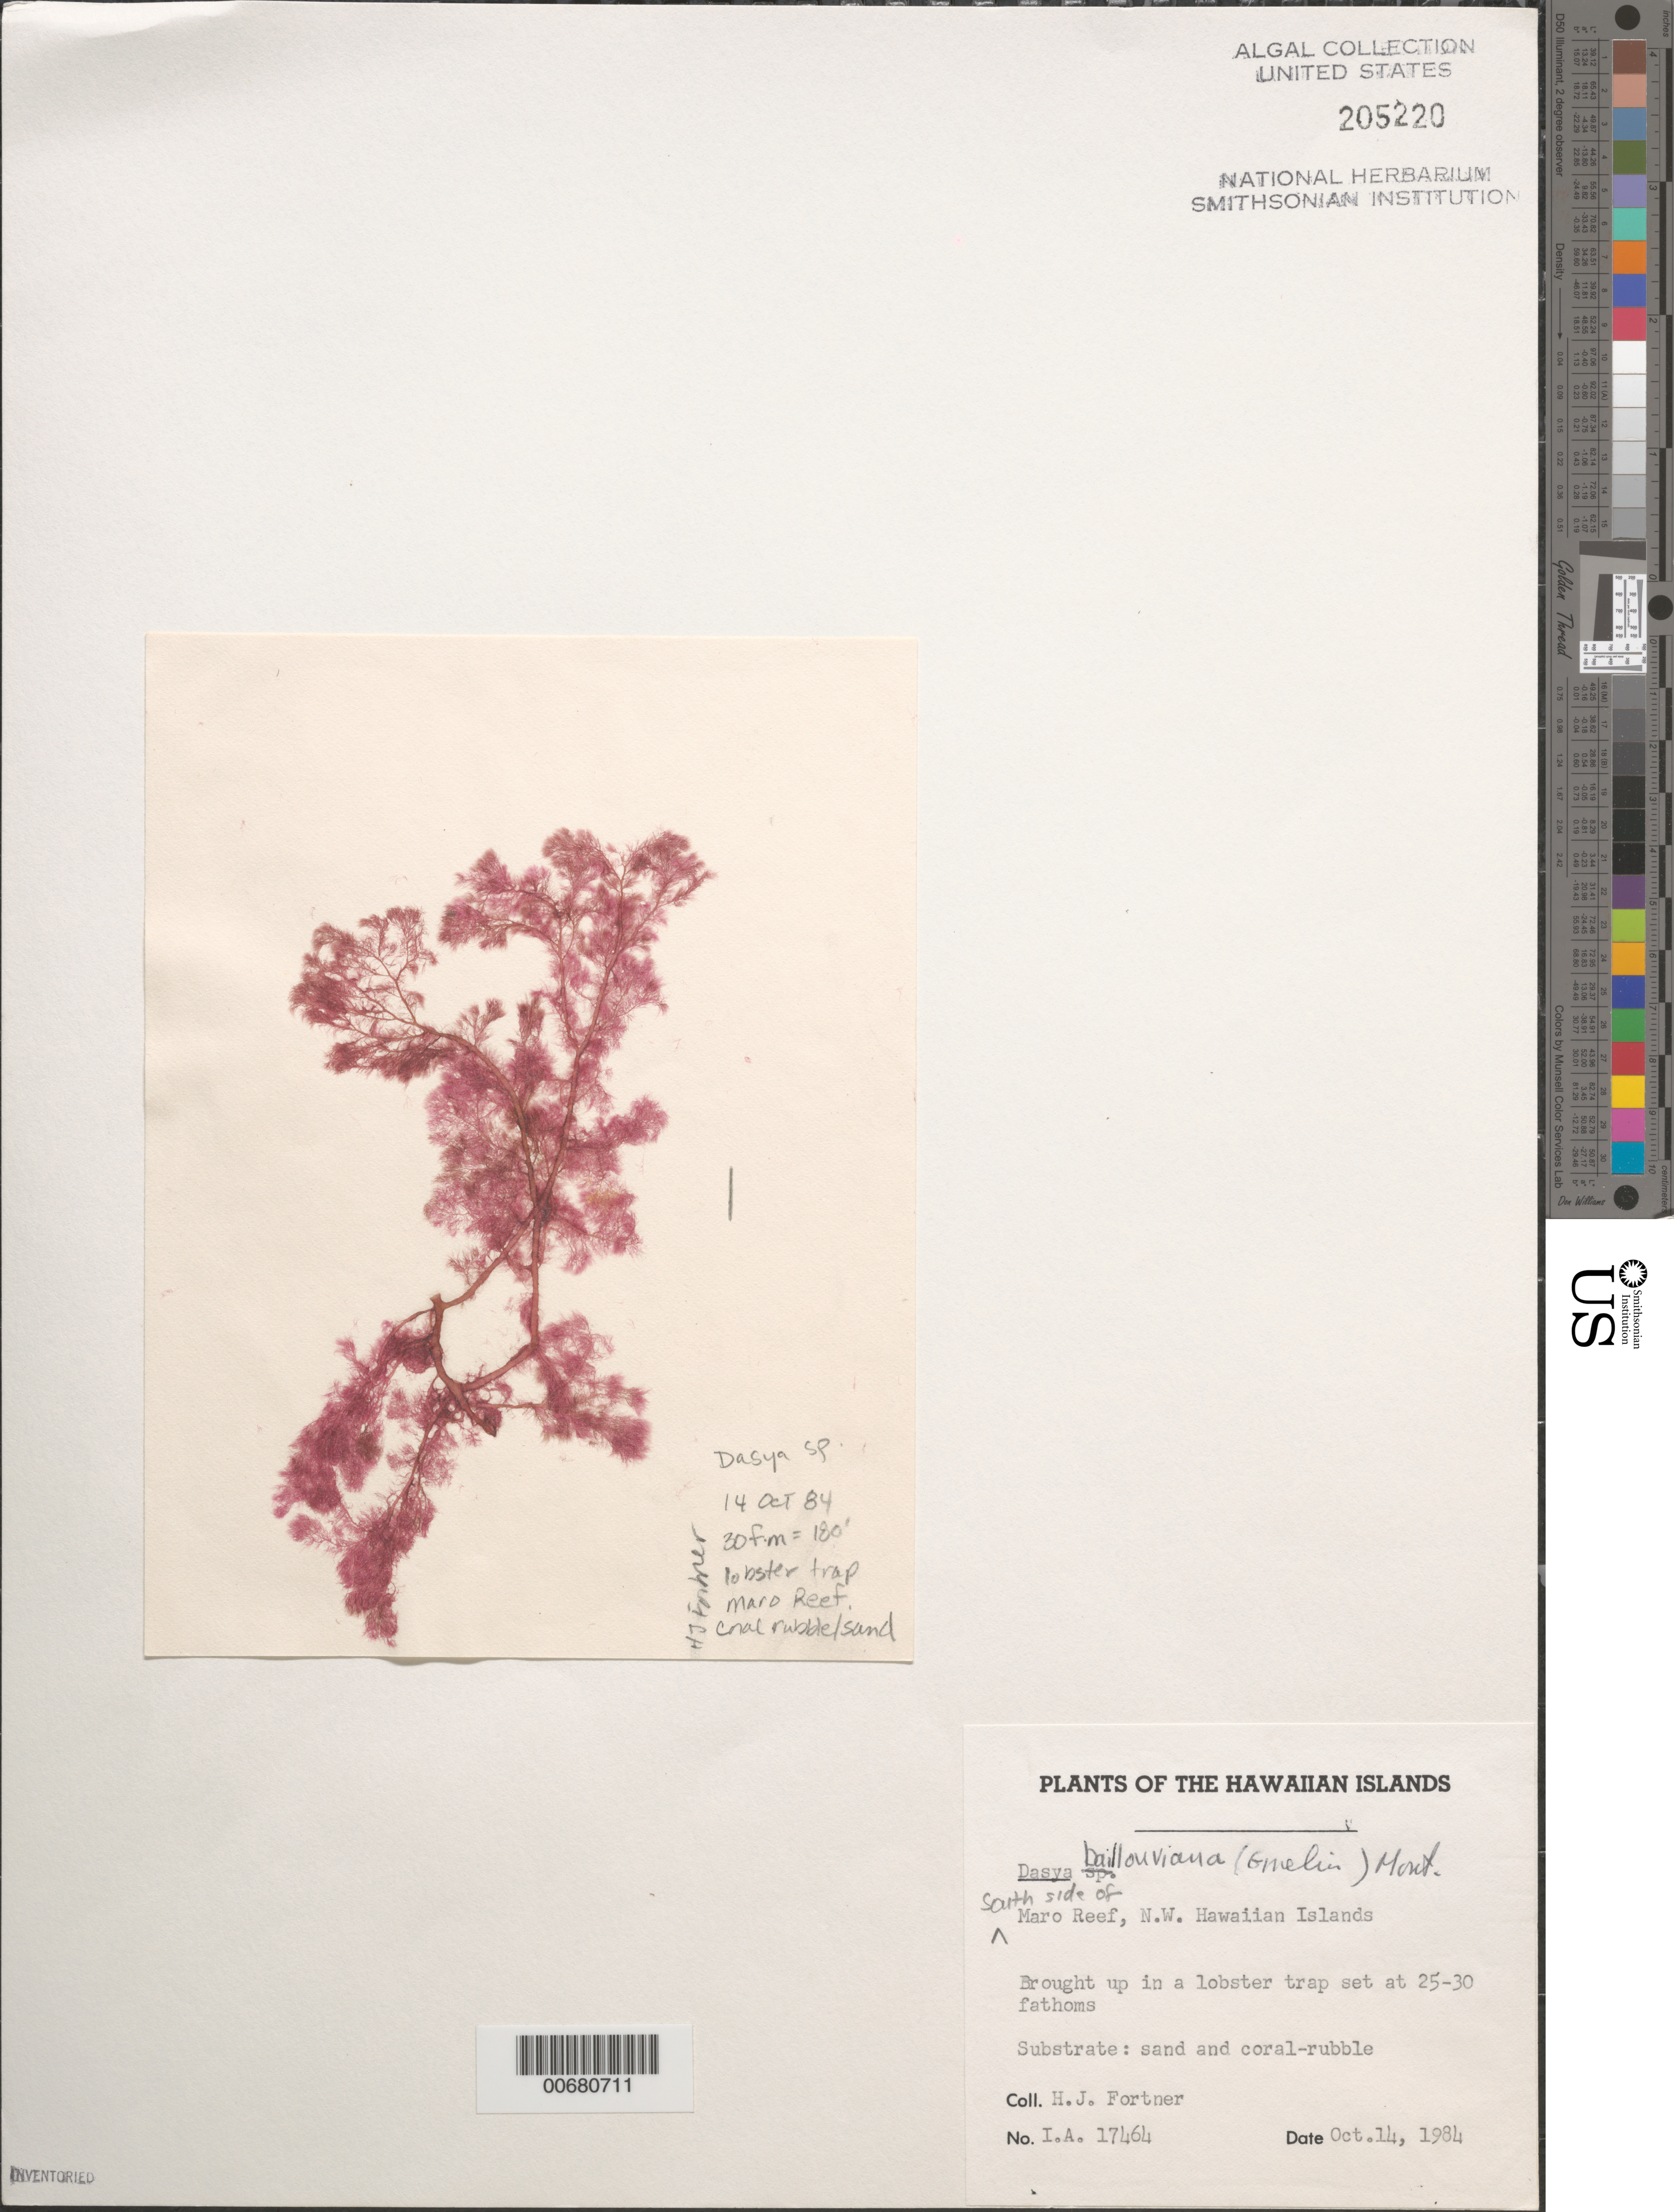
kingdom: Plantae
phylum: Rhodophyta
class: Florideophyceae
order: Ceramiales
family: Dasyaceae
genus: Dasya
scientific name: Dasya pedicellata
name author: (C. Agardh) C. Agardh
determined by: Algae name updating Project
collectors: H. Fortner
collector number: IAA 17464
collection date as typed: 14 Oct 1984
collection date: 1984-10-14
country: United States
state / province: Hawaii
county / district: Honolulu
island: Maro Reef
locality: South side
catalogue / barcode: US 205220